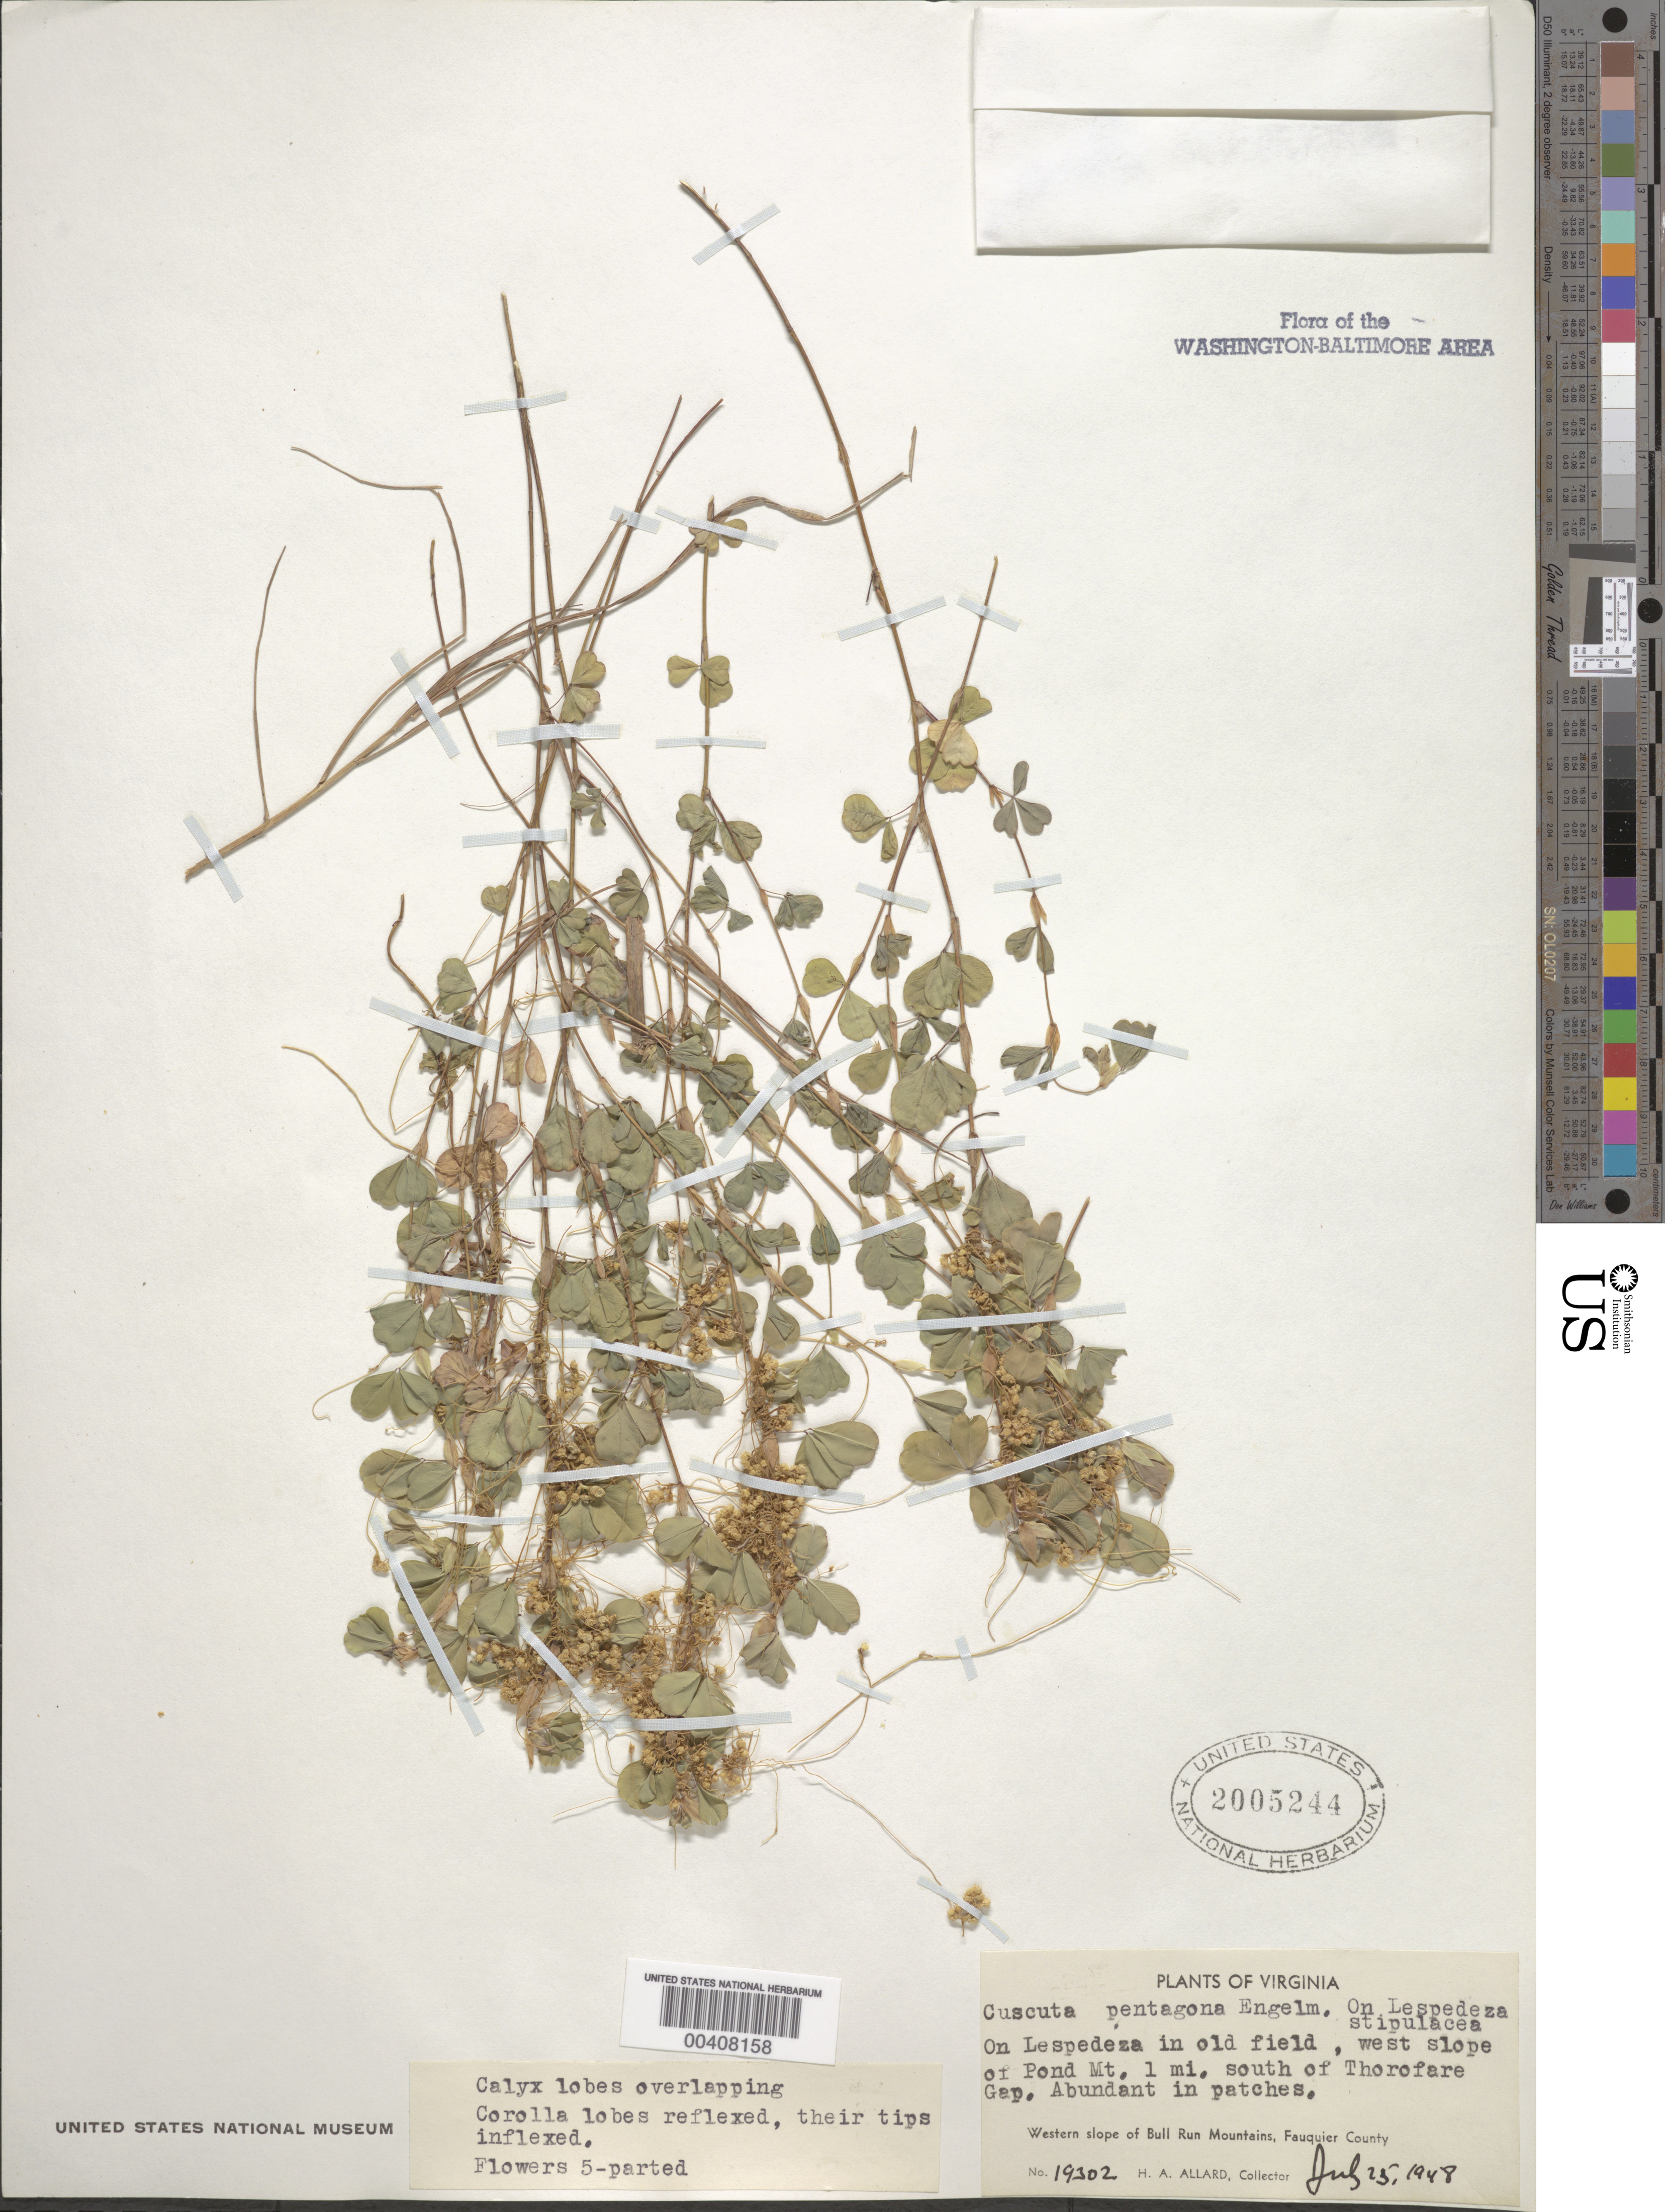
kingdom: Plantae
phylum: Tracheophyta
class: Magnoliopsida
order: Solanales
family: Convolvulaceae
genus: Cuscuta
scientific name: Cuscuta pentagona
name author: Engelm.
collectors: H. A. Allard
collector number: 19302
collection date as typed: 25 Jul 1948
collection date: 1948-07-25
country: United States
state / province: Virginia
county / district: Fauquier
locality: Western slope of Bull Run Mountains, W slope of Pond Mtn., 1 Mi.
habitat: On Lespedeza, old field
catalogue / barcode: US 2005244